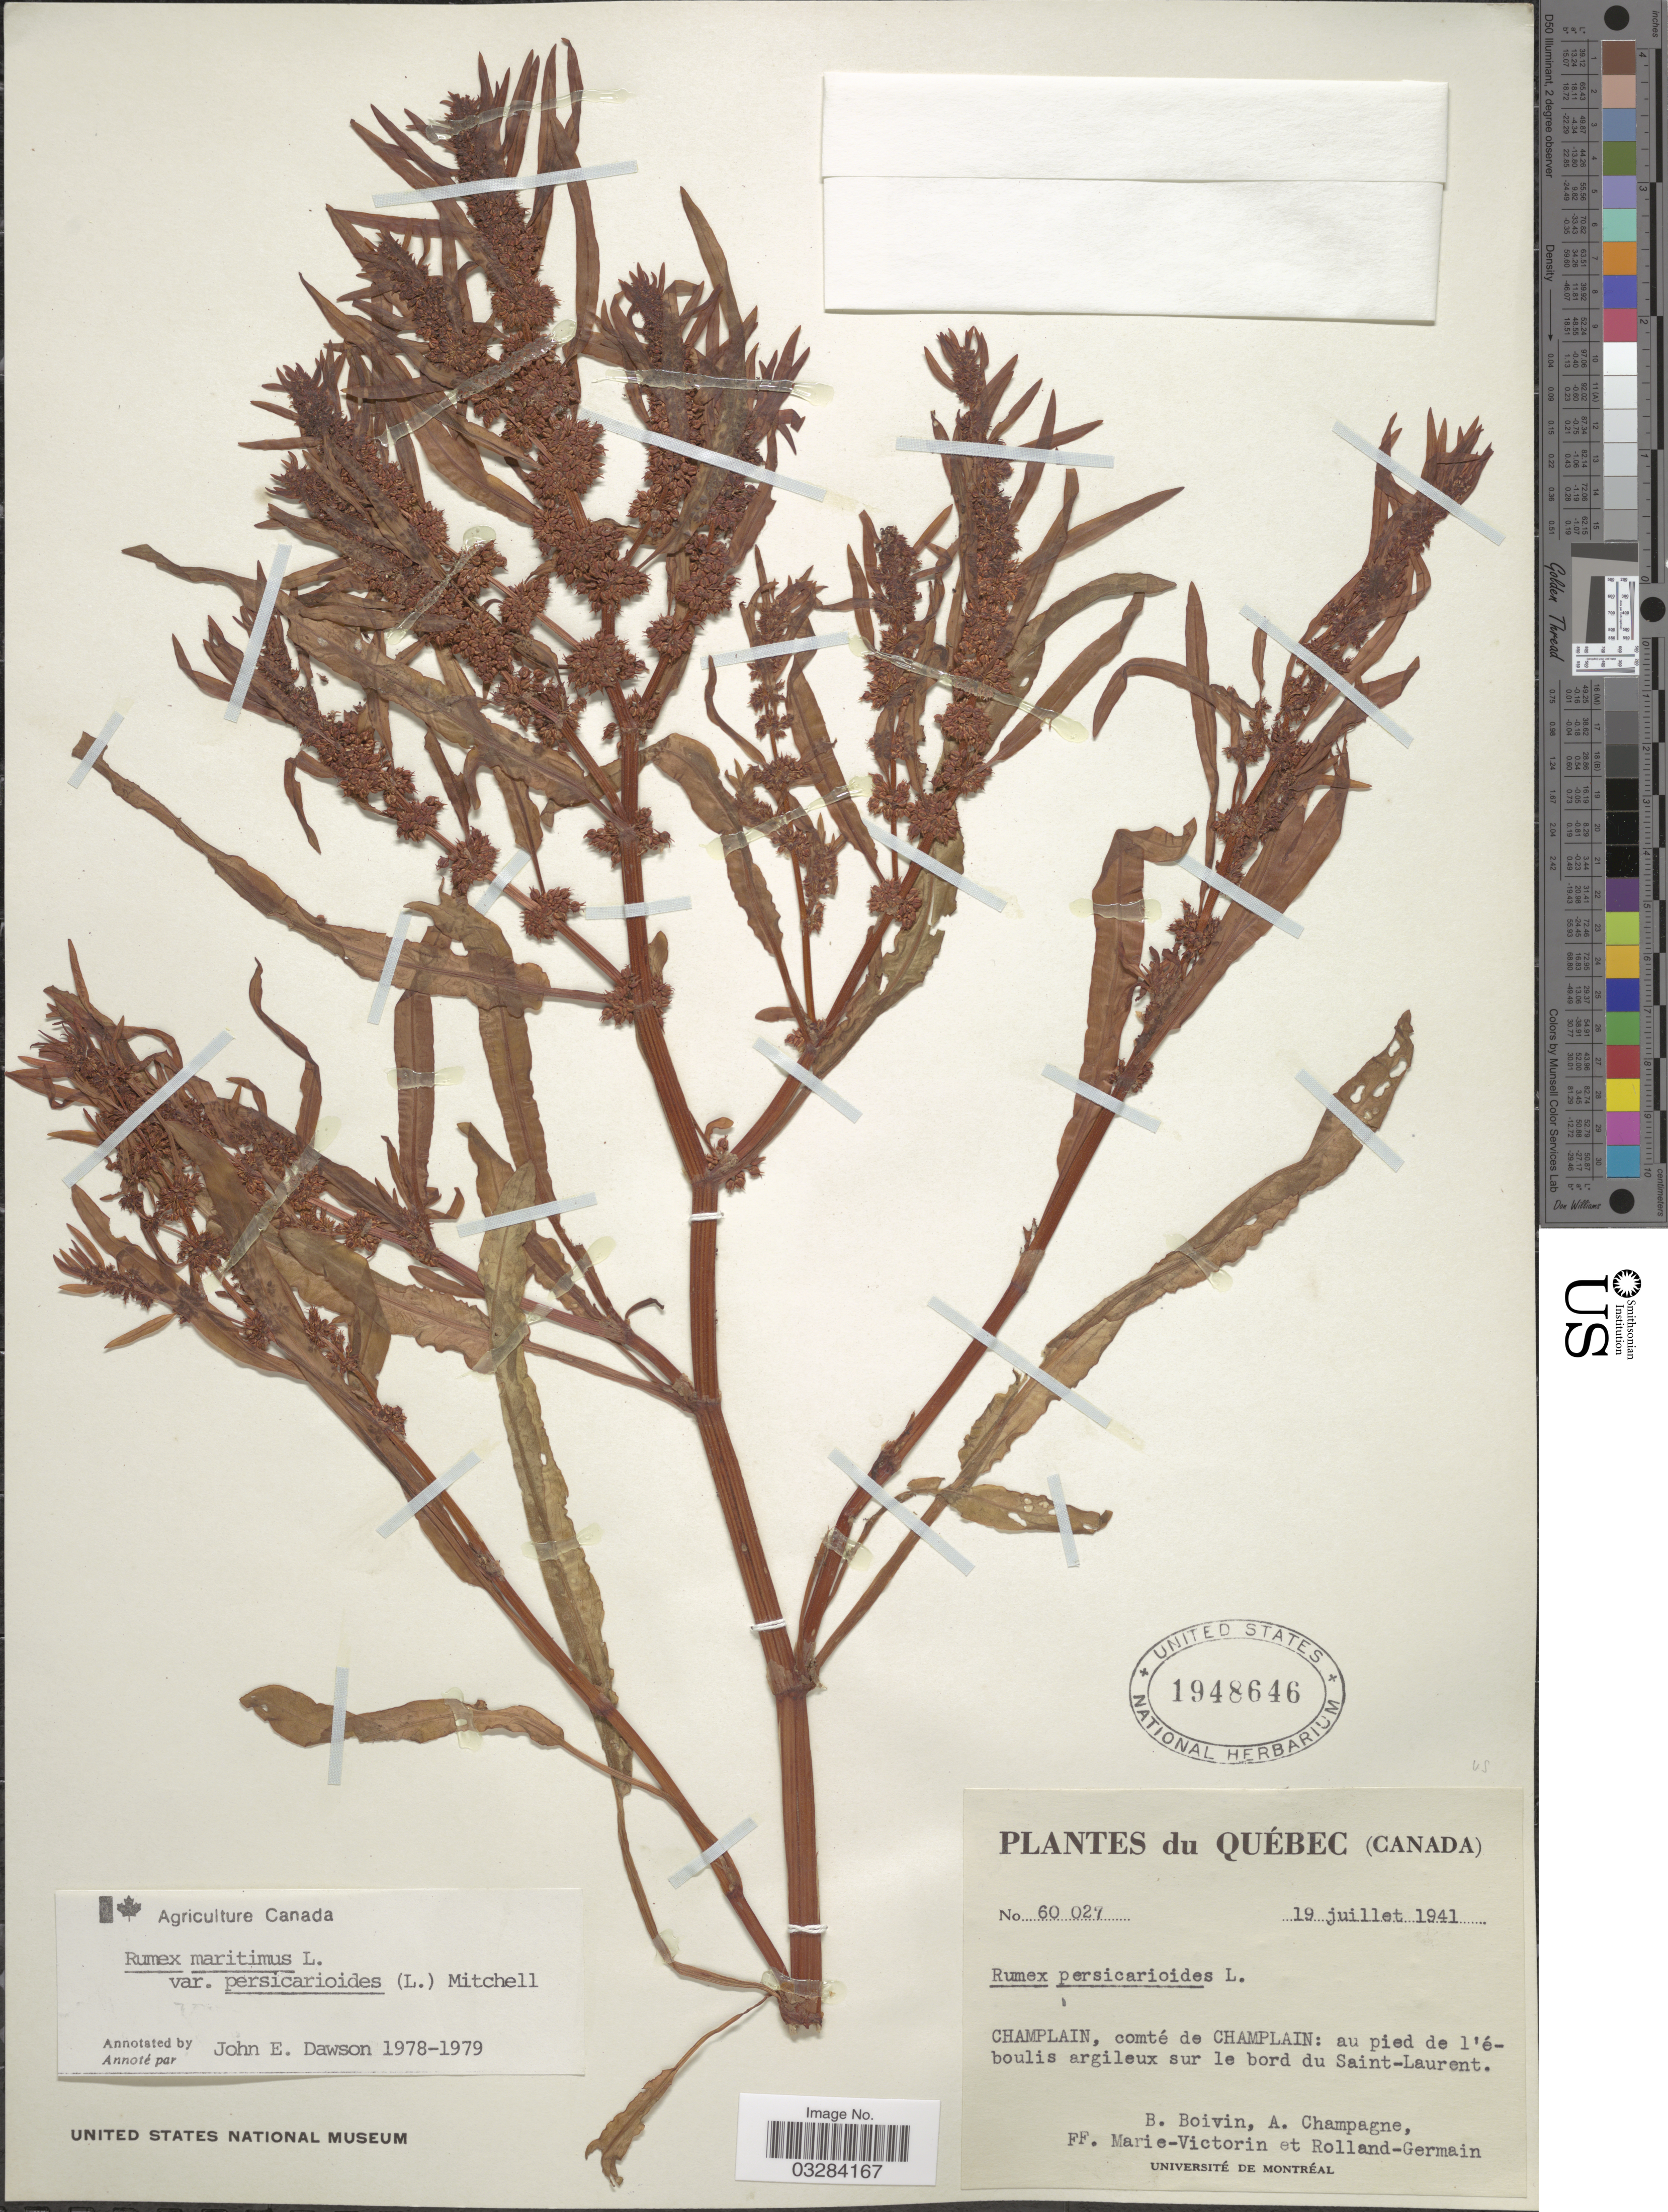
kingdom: Plantae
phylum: Tracheophyta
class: Magnoliopsida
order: Caryophyllales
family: Polygonaceae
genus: Rumex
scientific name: Rumex maritimus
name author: L.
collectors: J. R. B. Boivin, A. Champagne, F. Marie-Victorin & Rolland-Germain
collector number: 60027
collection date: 1941-07-19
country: Canada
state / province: Quebec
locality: Champlain, comté de Champlain: au pied de l'éboulis argileux sur le bord du Saint-Laurent.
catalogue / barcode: US 1948646